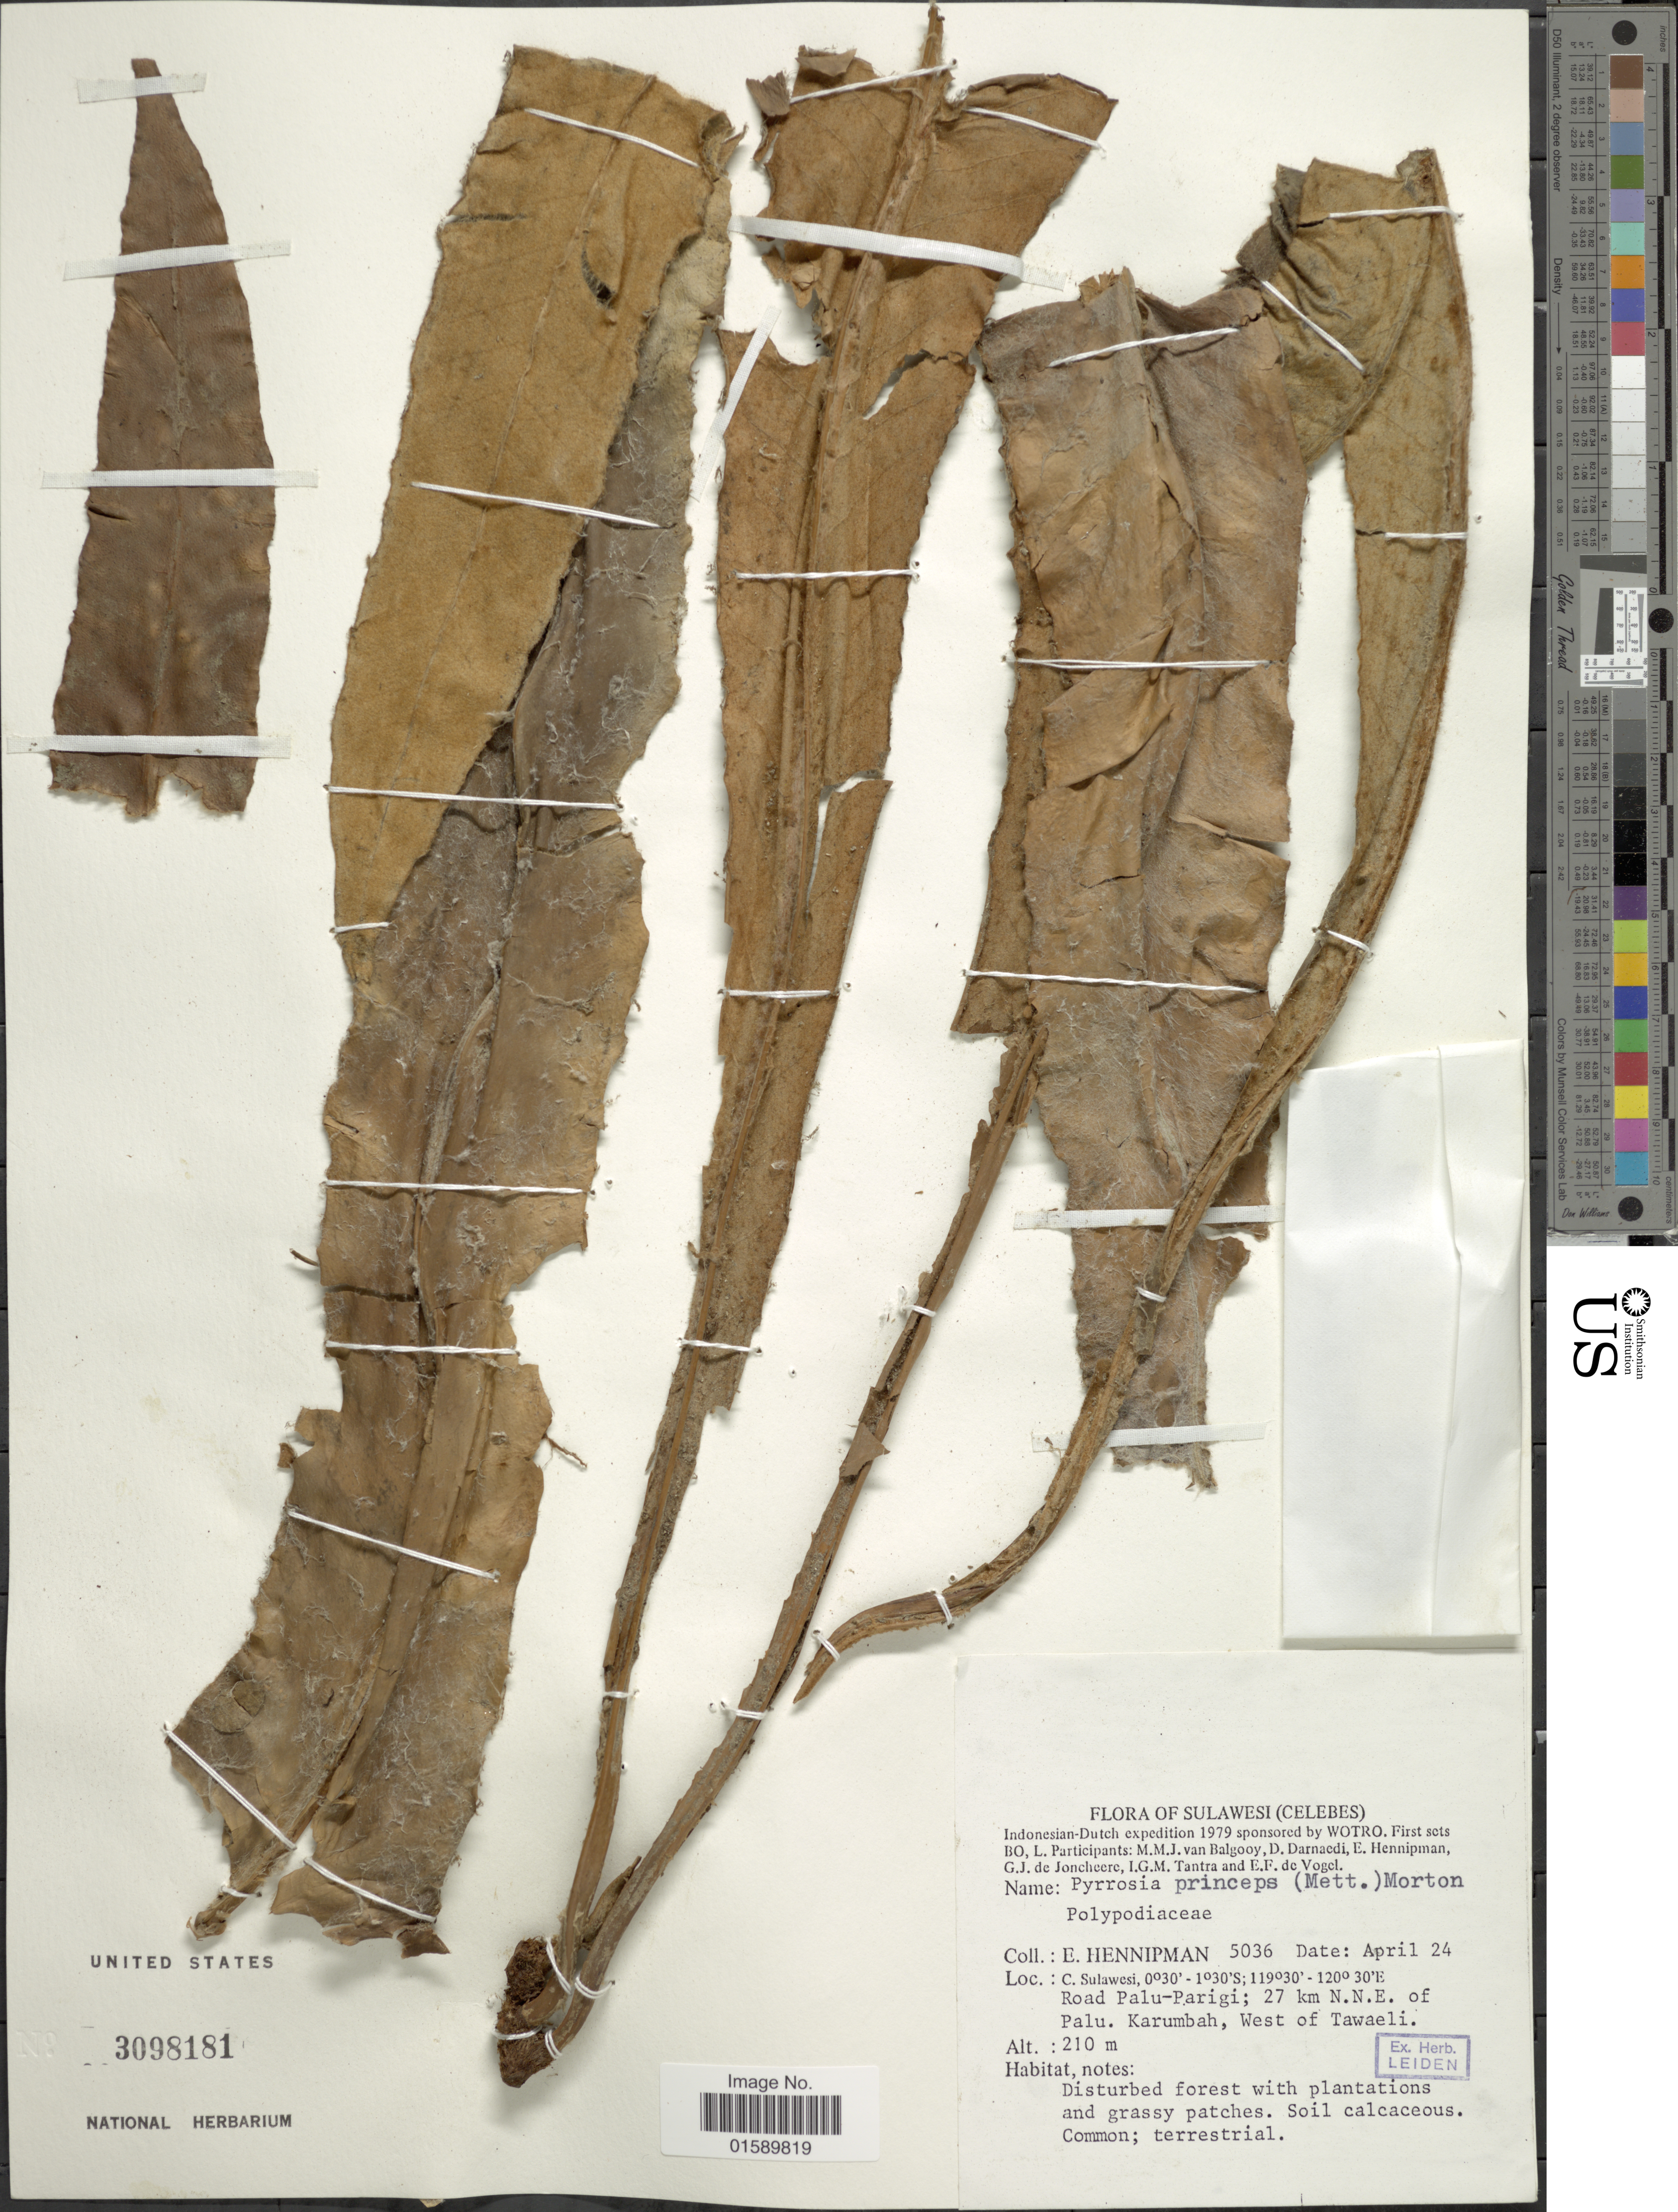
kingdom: Plantae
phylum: Tracheophyta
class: Polypodiopsida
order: Polypodiales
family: Polypodiaceae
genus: Pyrrosia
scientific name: Pyrrosia princeps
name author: (Mett.) C.V. Morton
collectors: E. Hennipman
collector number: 5036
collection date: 1979-04-24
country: Indonesia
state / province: Sulawesi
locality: Sulawesi (Celebes), C. Sulawesi, Road Palu-Parigi; 27 km N.N.E. of Palu. Karumbah, West of Tawaeli.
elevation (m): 210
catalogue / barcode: US 3098181